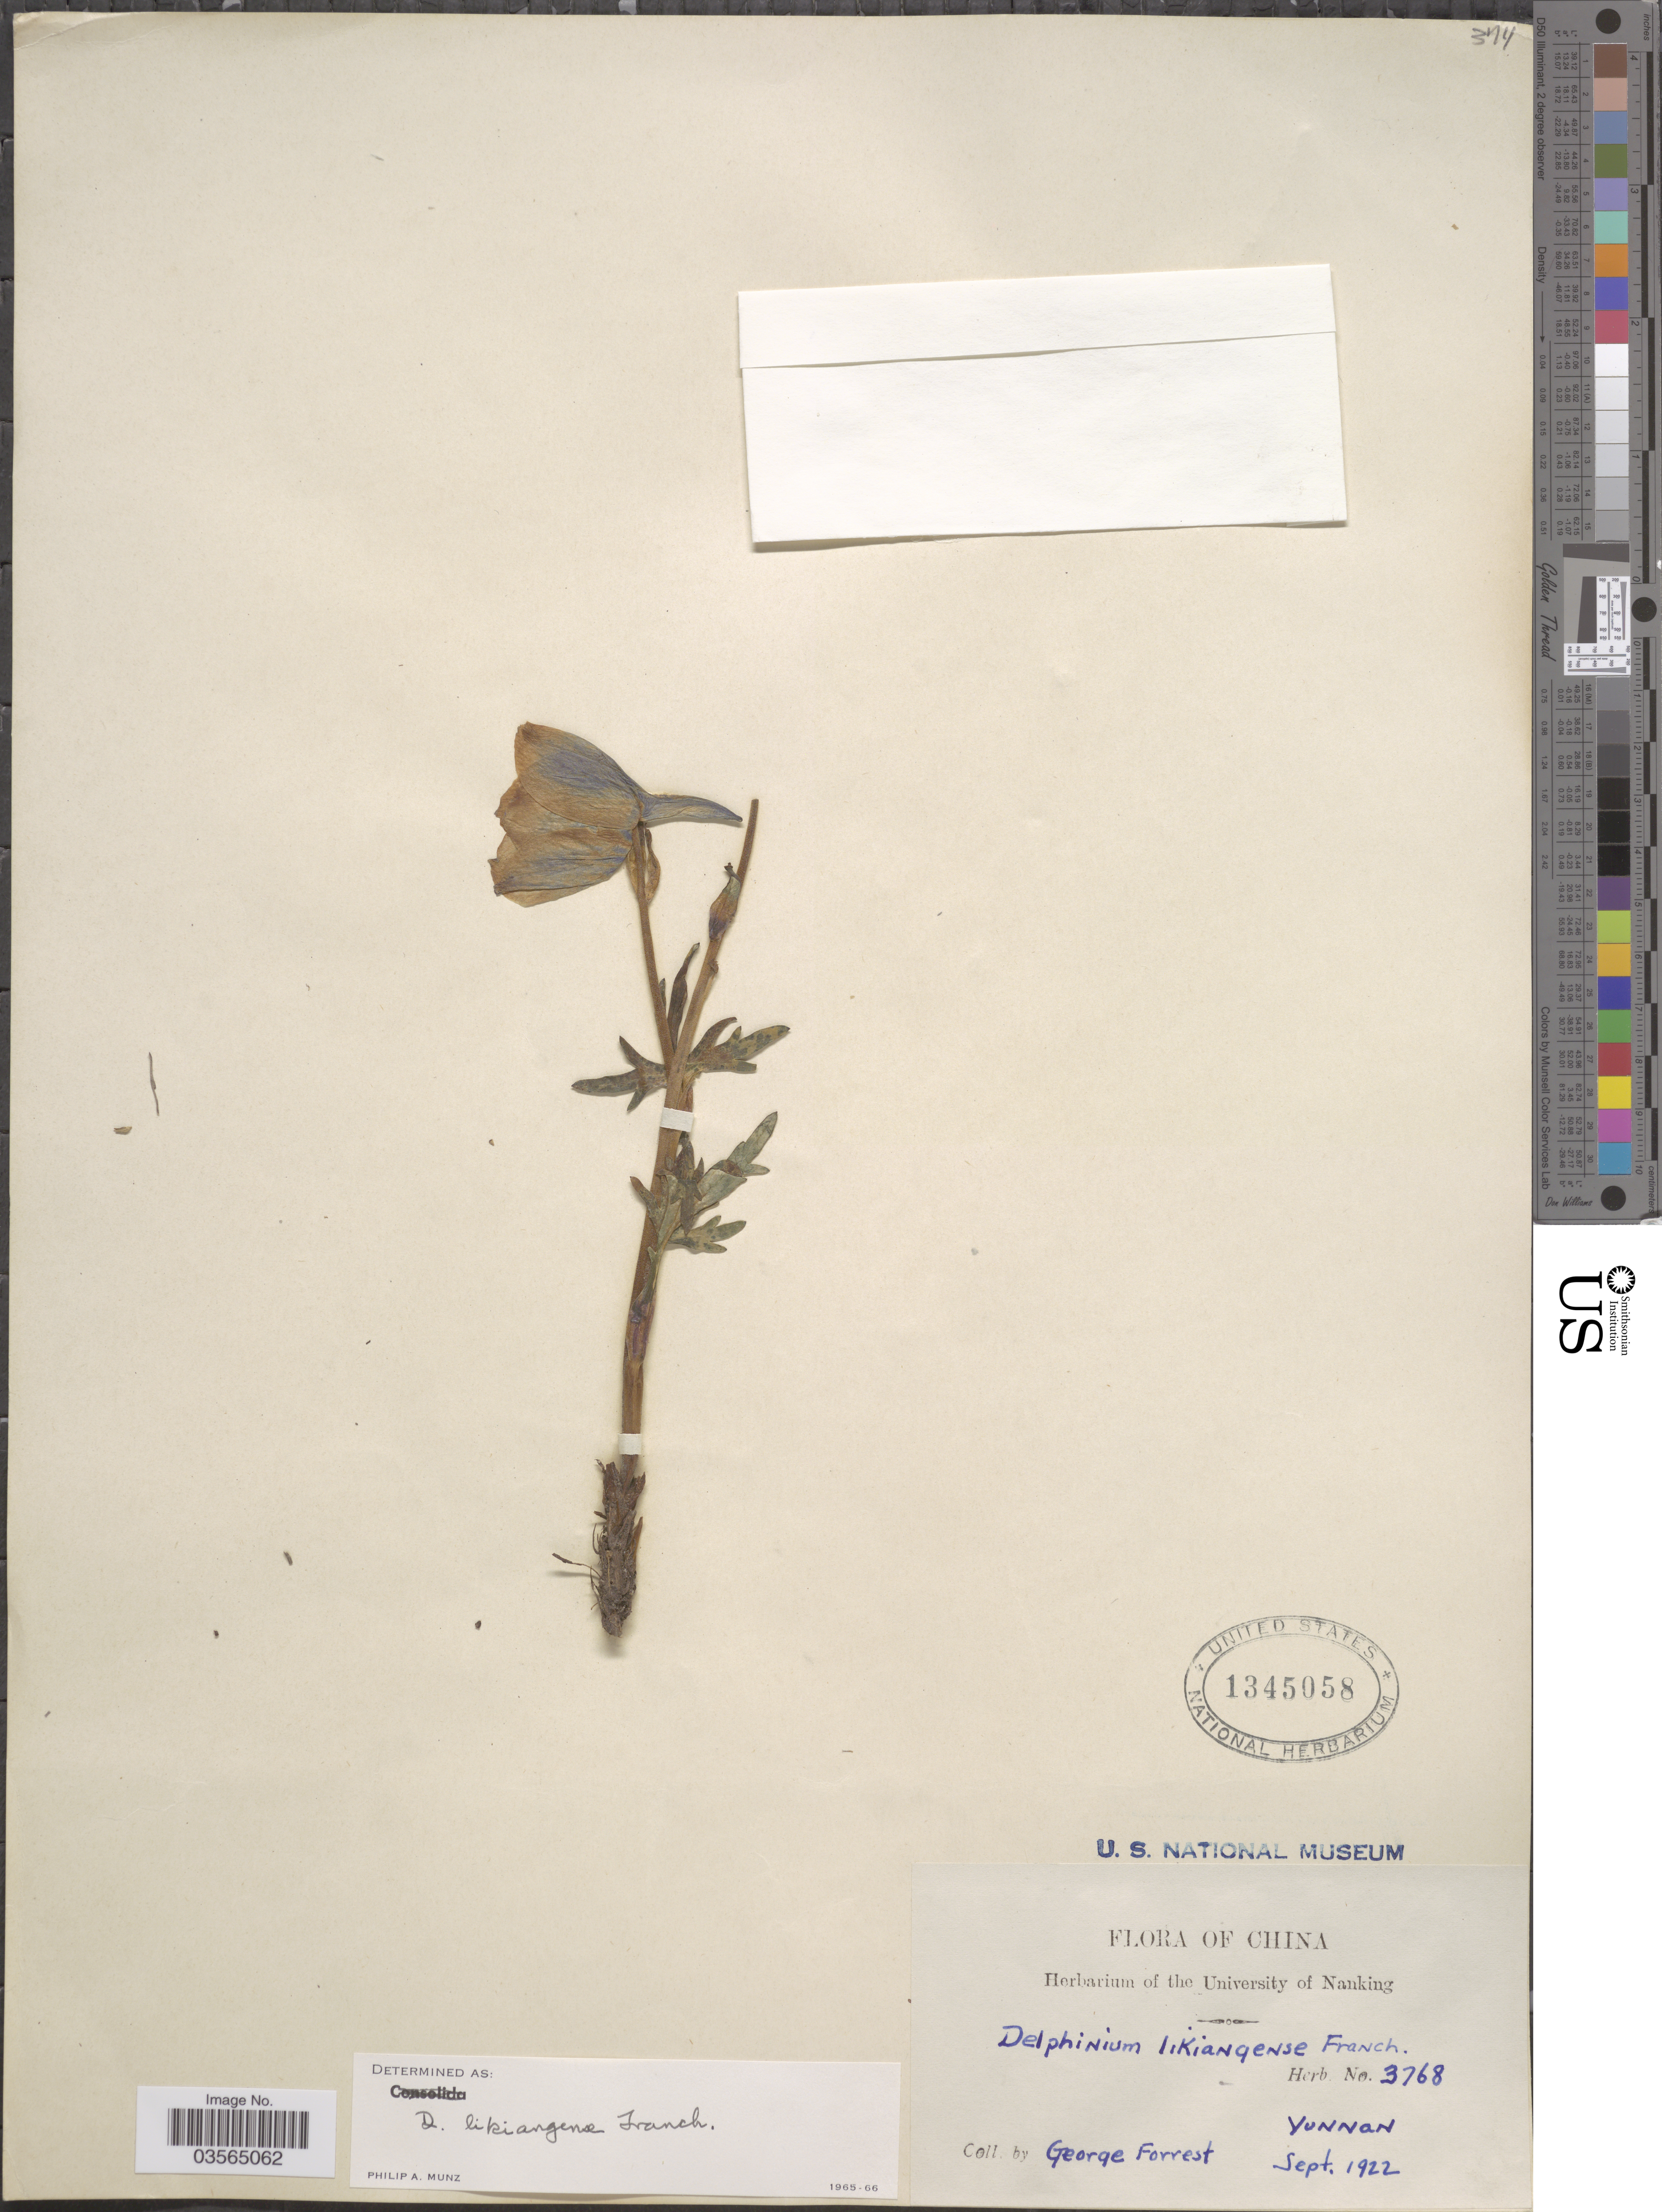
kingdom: Plantae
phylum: Tracheophyta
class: Magnoliopsida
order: Ranunculales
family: Ranunculaceae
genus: Delphinium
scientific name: Delphinium likiangense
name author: Franch.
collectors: G. Forrest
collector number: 3768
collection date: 1922-09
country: China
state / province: Yunnan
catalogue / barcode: US 1345058